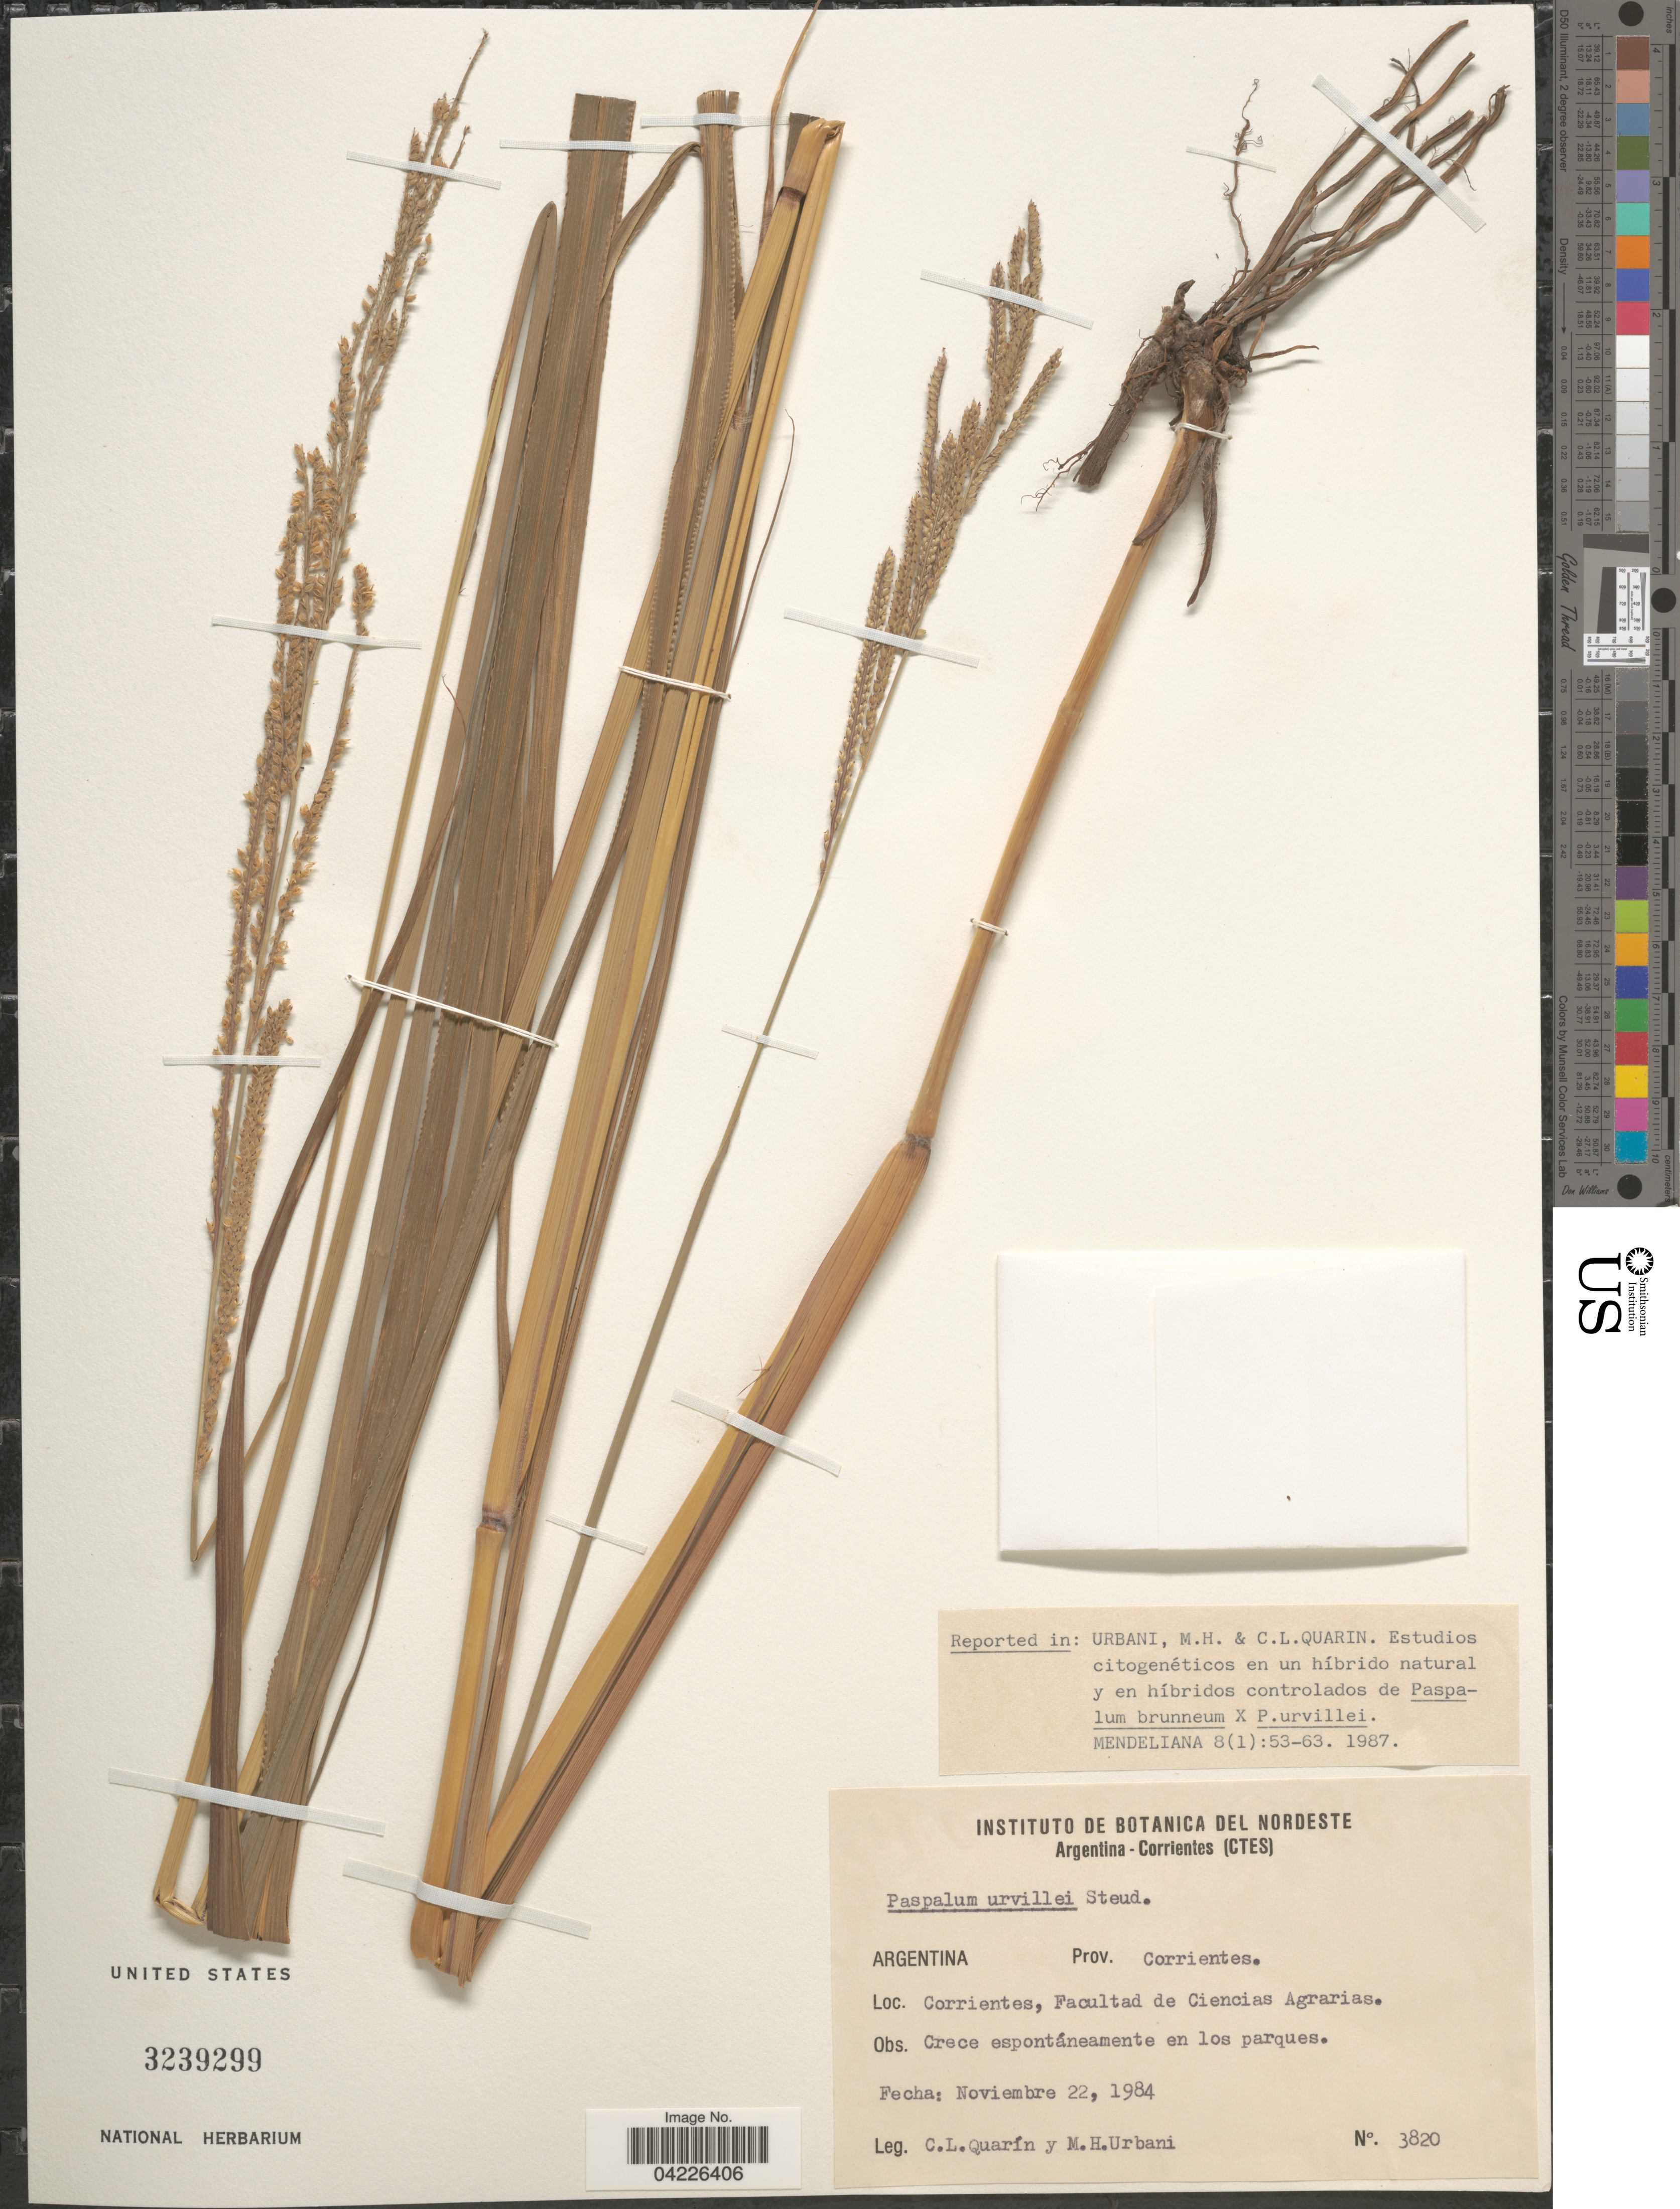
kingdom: Plantae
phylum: Tracheophyta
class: Liliopsida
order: Poales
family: Poaceae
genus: Paspalum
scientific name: Paspalum urvillei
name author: Steud.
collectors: C. Quarin & M. Urbani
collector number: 3820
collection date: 1984-11-22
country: Argentina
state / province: Corrientes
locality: Facultad de Ciencias Agrarias.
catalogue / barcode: US 3239299